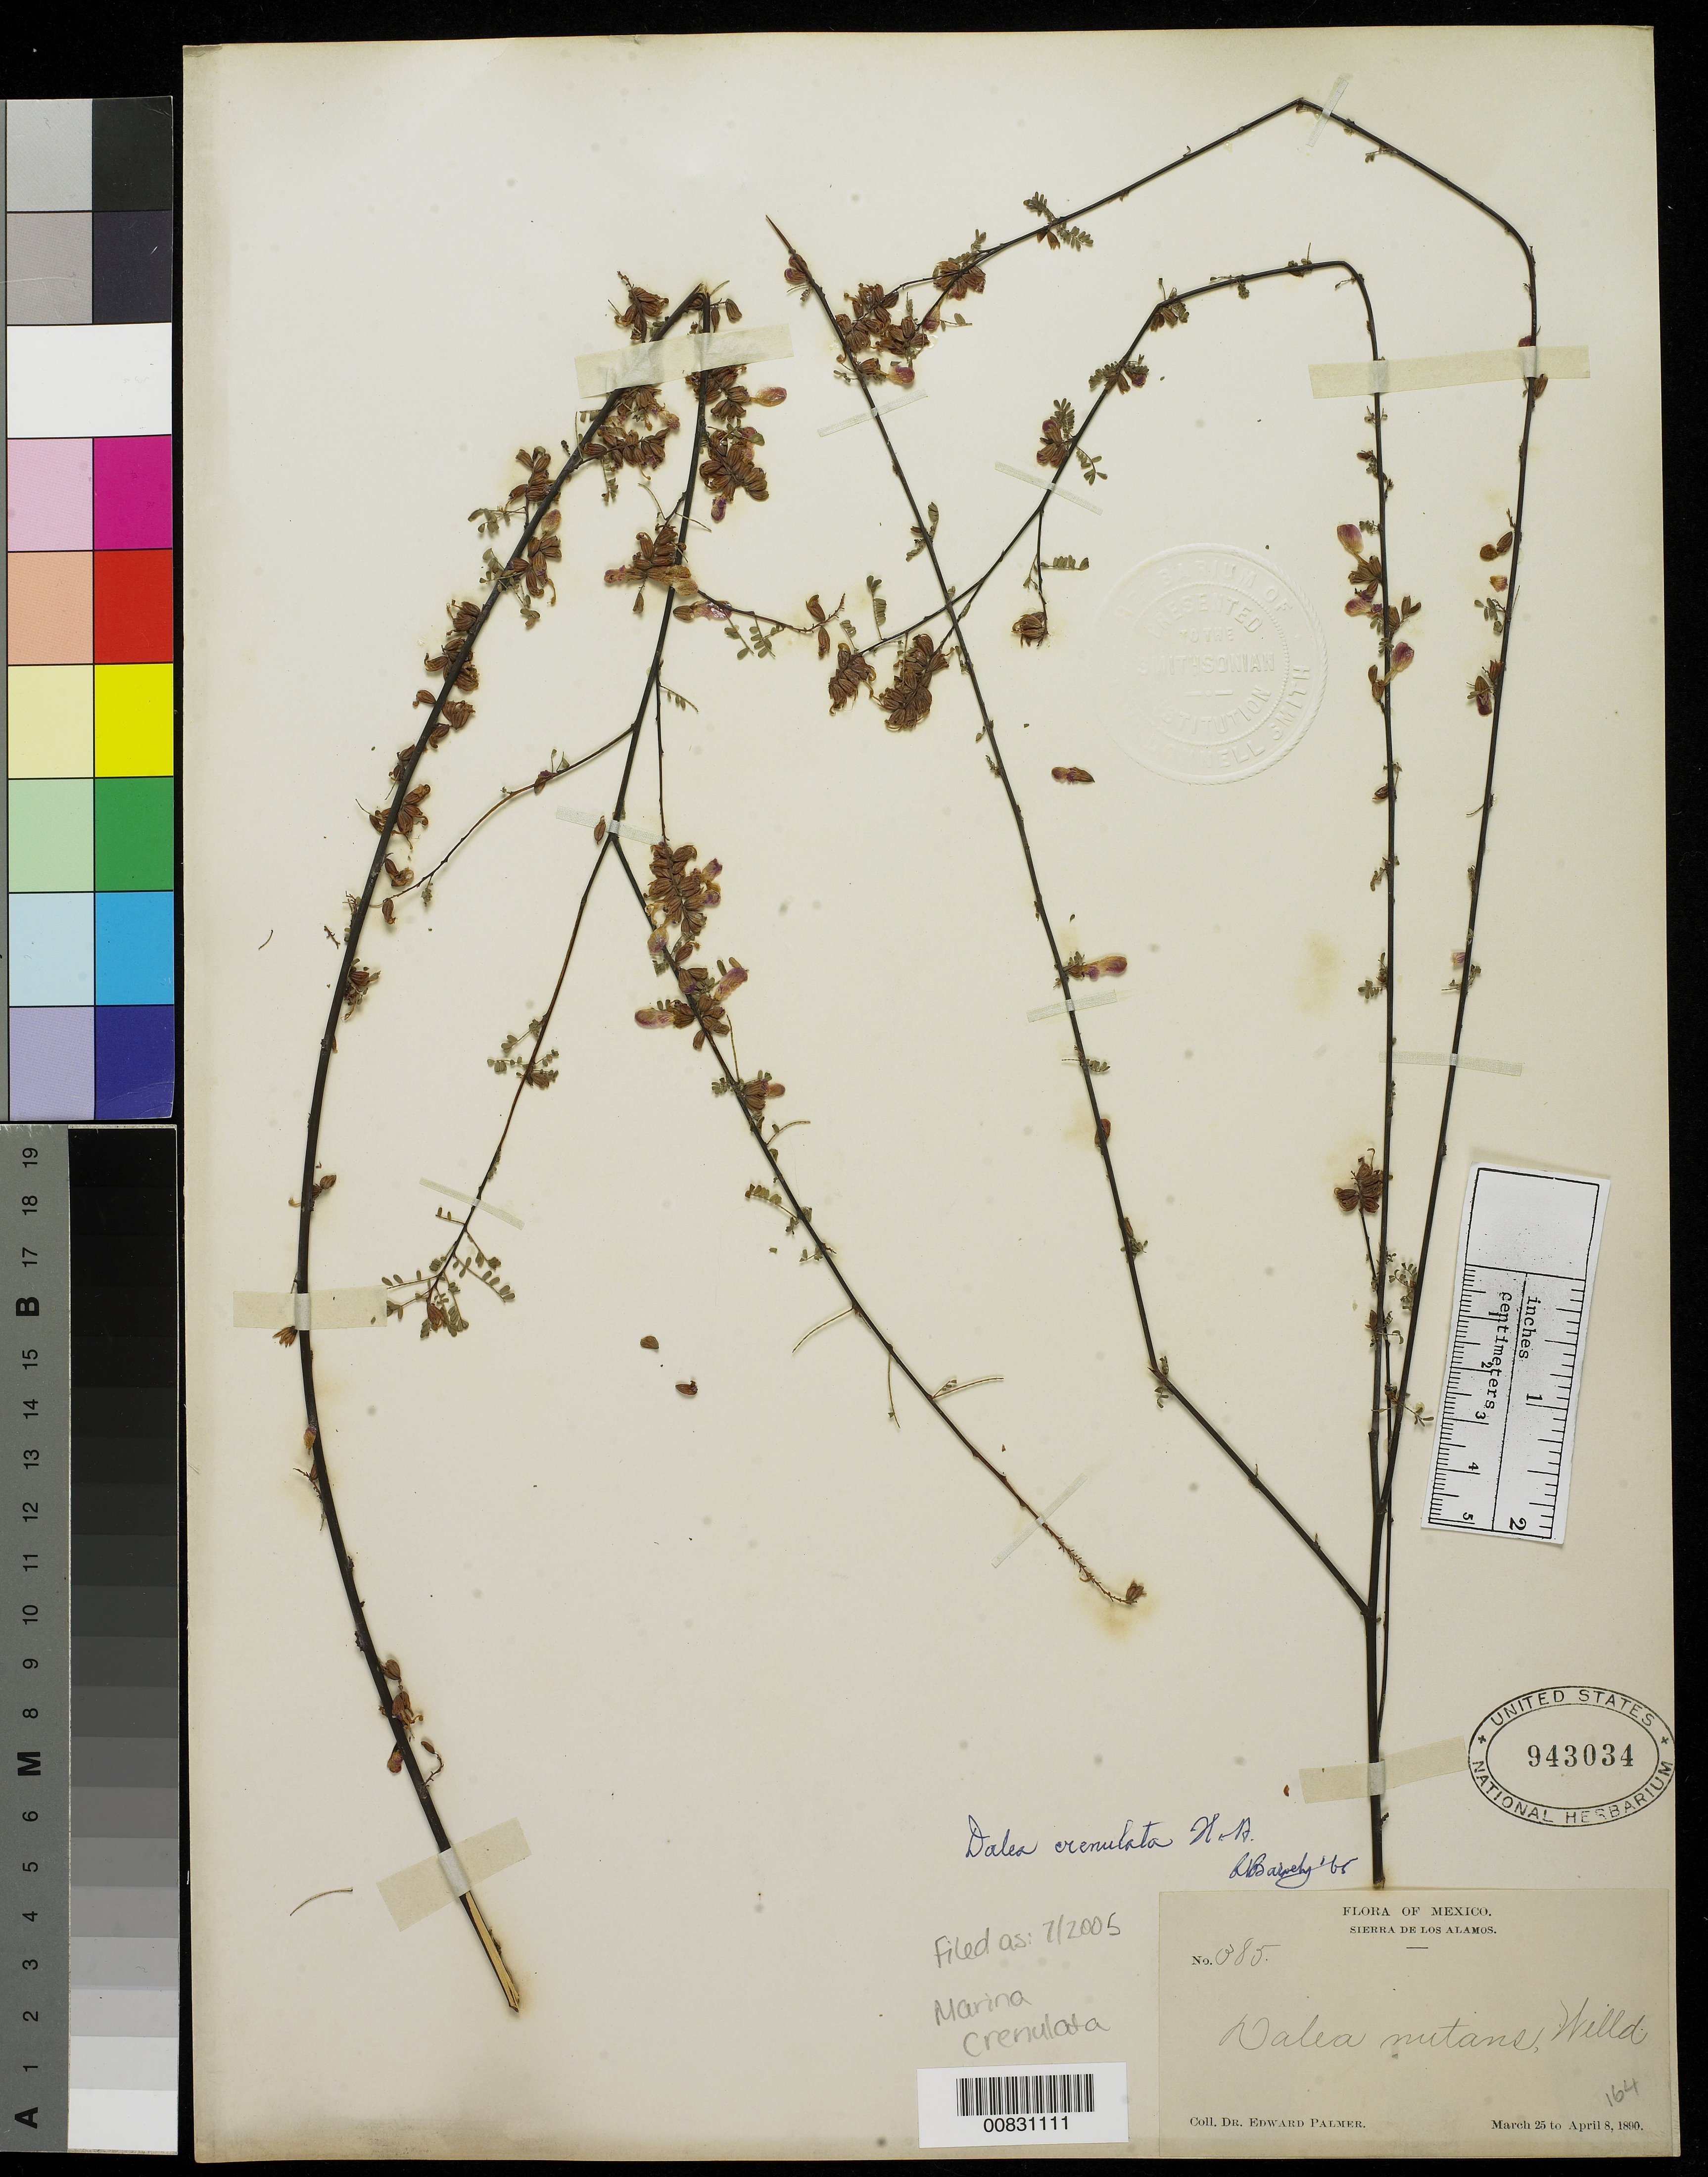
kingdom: Plantae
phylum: Tracheophyta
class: Magnoliopsida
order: Fabales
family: Fabaceae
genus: Marina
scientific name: Marina crenulata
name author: (Hook.) Barneby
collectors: E. Palmer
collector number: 385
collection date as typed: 25 Mar 1890 to 08 Apr 1890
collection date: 1890-03-25/1890-04-08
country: Mexico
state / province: Sonora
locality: Sierra de los Alamos, Sonora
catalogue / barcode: US 943034